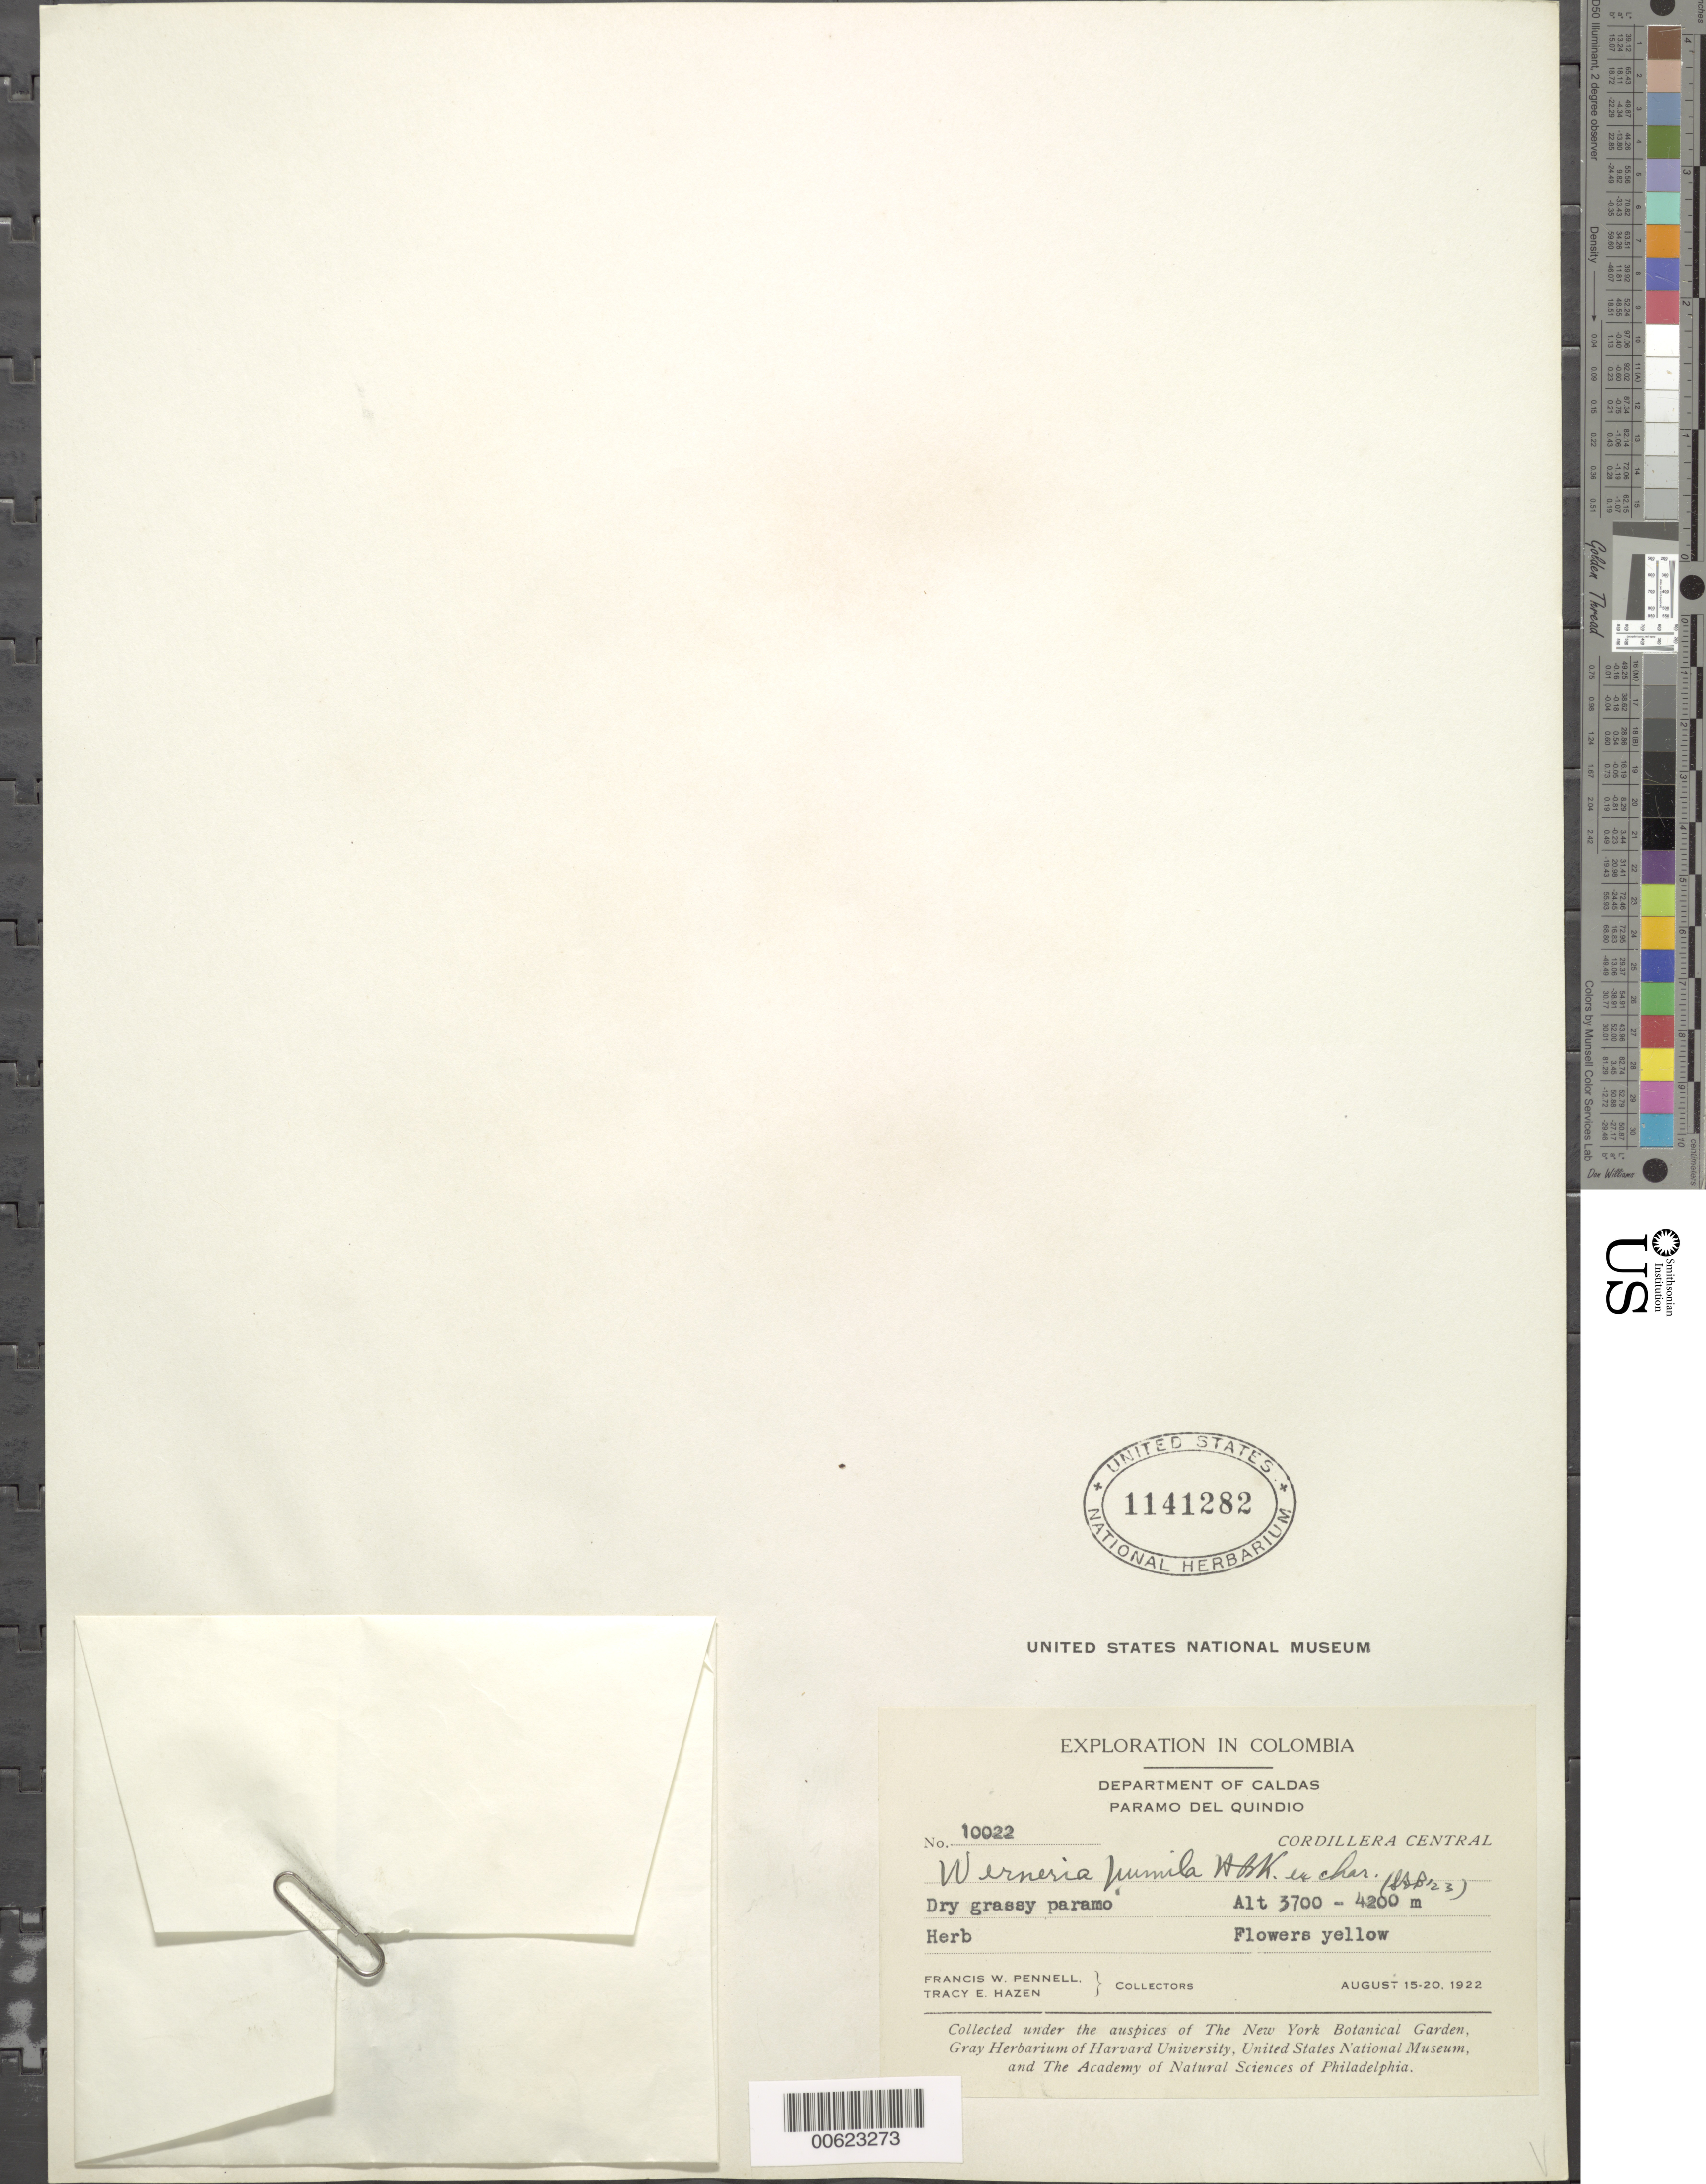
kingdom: Plantae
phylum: Tracheophyta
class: Magnoliopsida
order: Asterales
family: Asteraceae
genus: Werneria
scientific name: Werneria pumila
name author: Kunth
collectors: F. W. Pennell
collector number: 10022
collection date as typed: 15-Aug-22 to 20-Aug-22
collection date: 1922-08-15/1922-08-20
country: Colombia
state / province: Risaralda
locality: Páramo del Quindio (div1 formerly Caldas)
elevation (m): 3700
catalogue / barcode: US 1141282